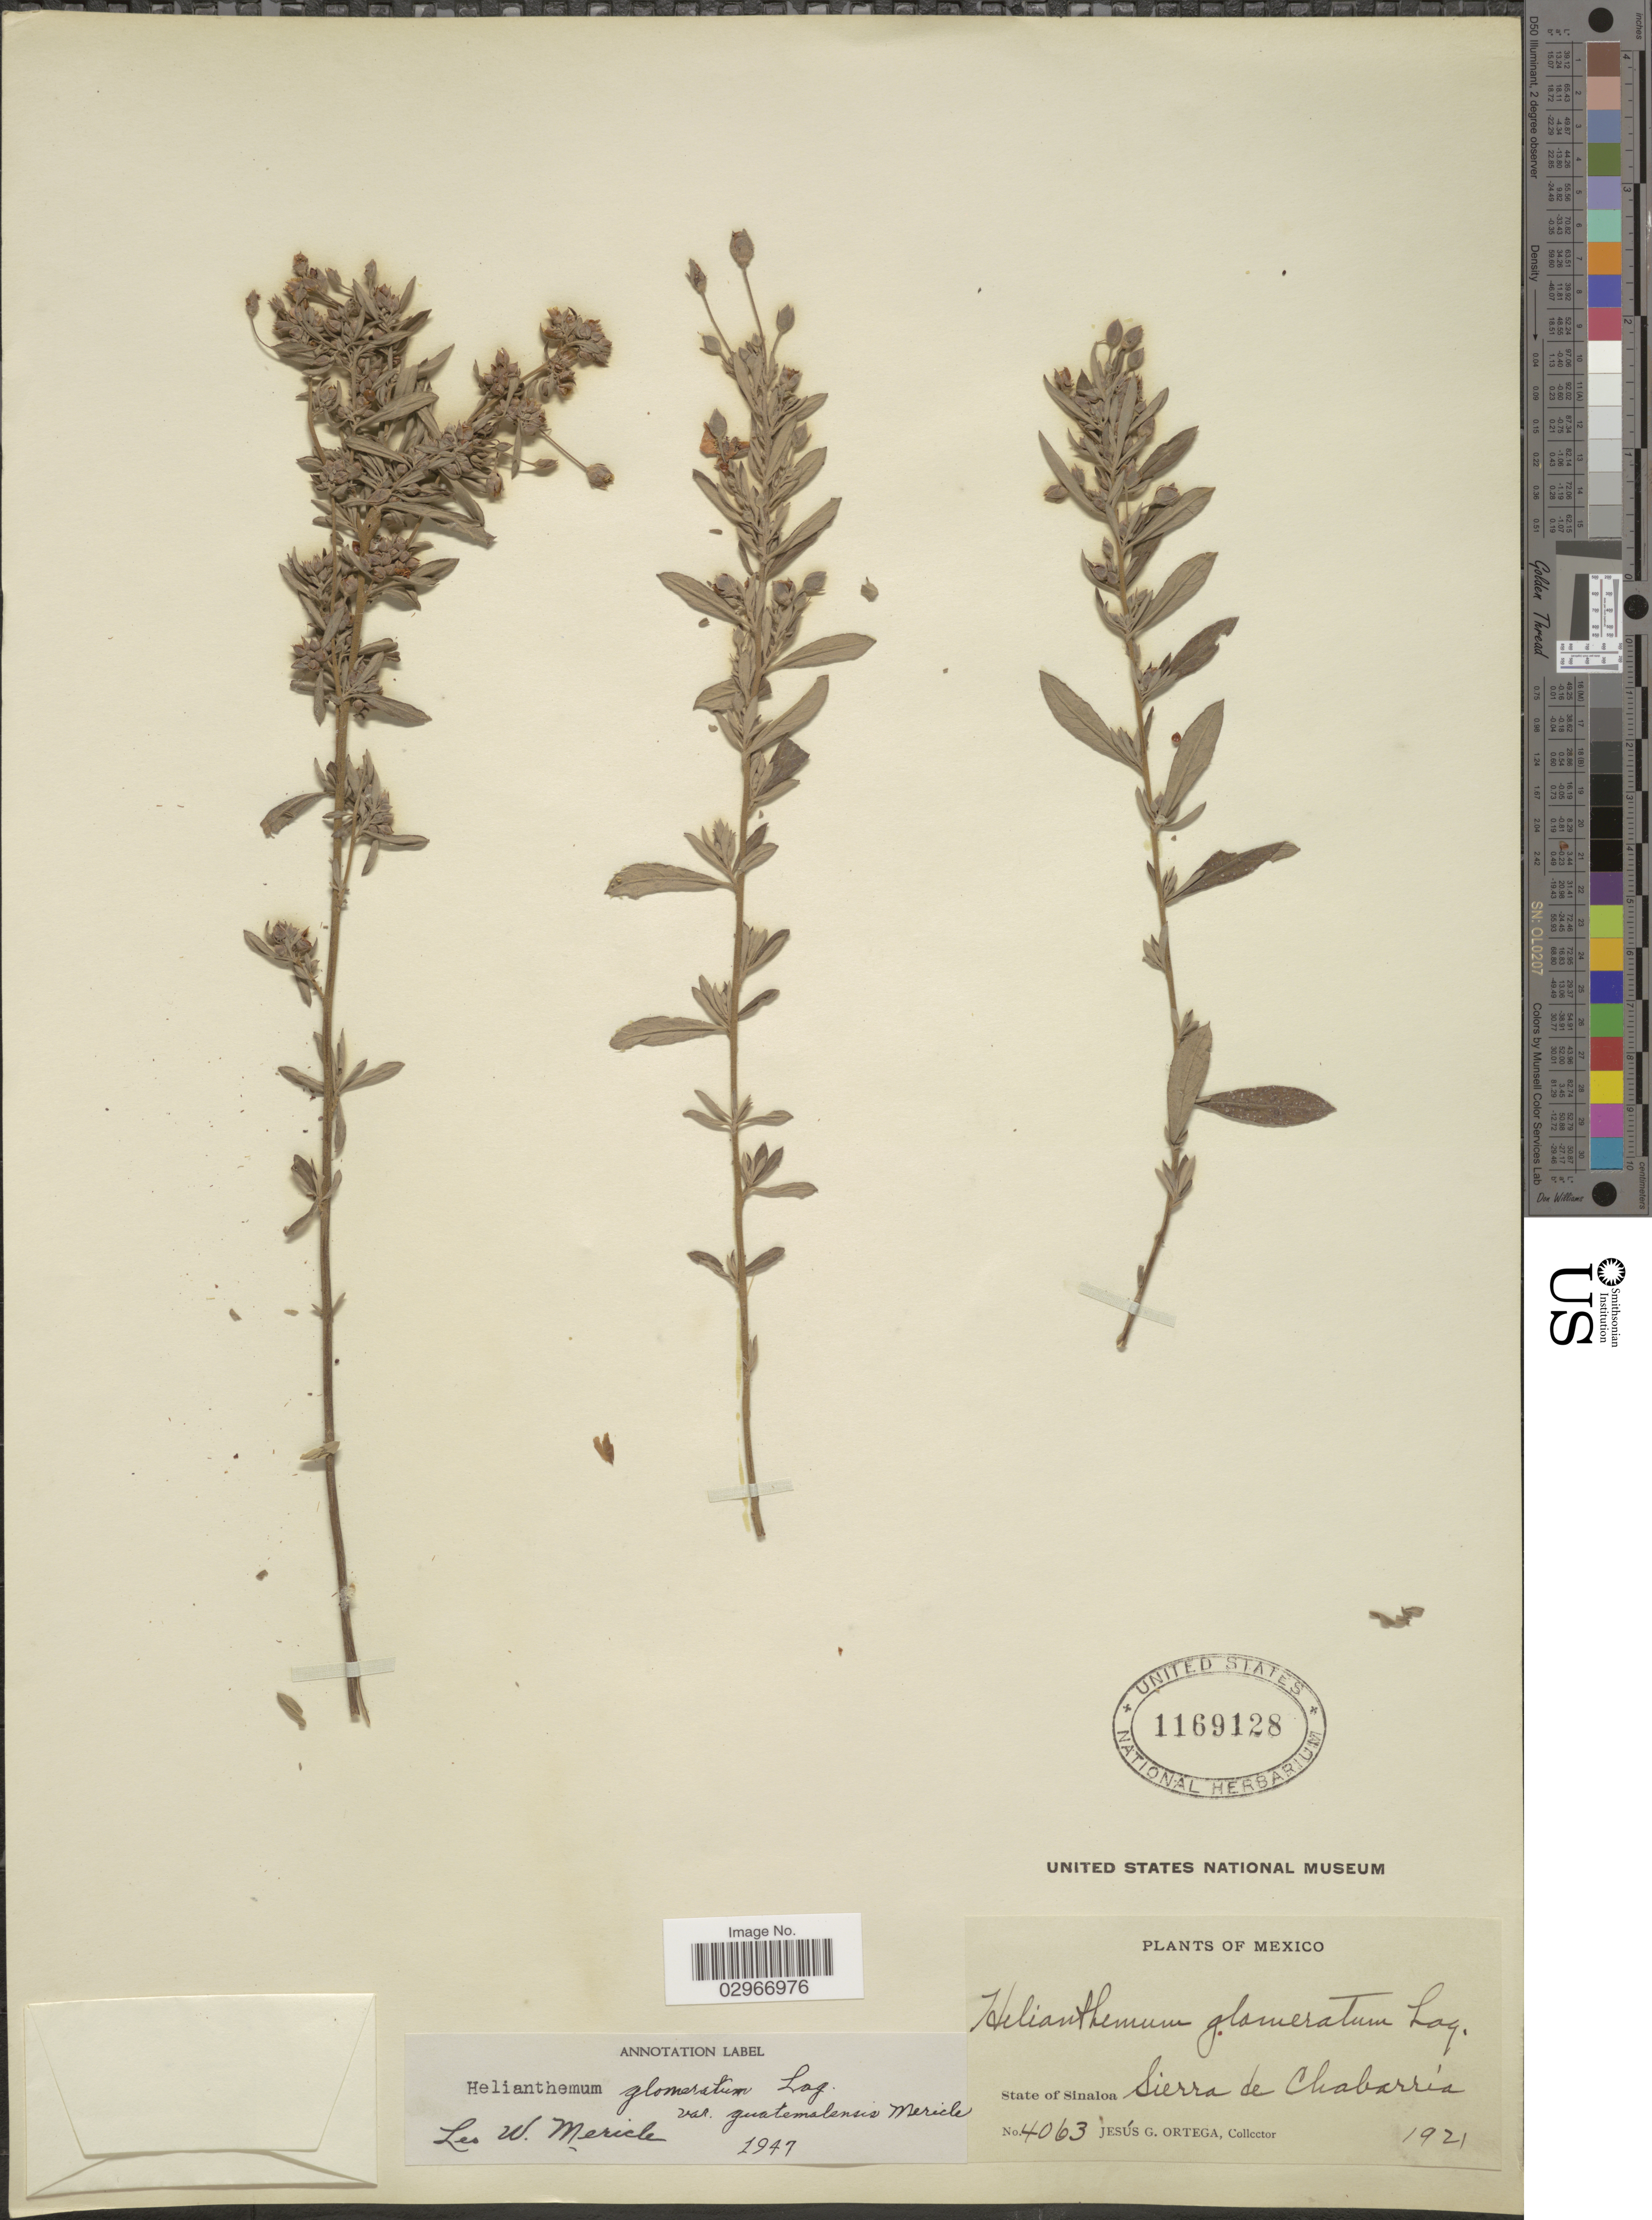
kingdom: Plantae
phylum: Tracheophyta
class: Magnoliopsida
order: Malvales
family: Cistaceae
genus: Helianthemum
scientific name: Helianthemum glomeratum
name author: (Lag.) Lag. ex Dunal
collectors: J. Ortega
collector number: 4063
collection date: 1921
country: Mexico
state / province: Sinaloa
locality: Sierra de Chabarria.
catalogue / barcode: US 1169128